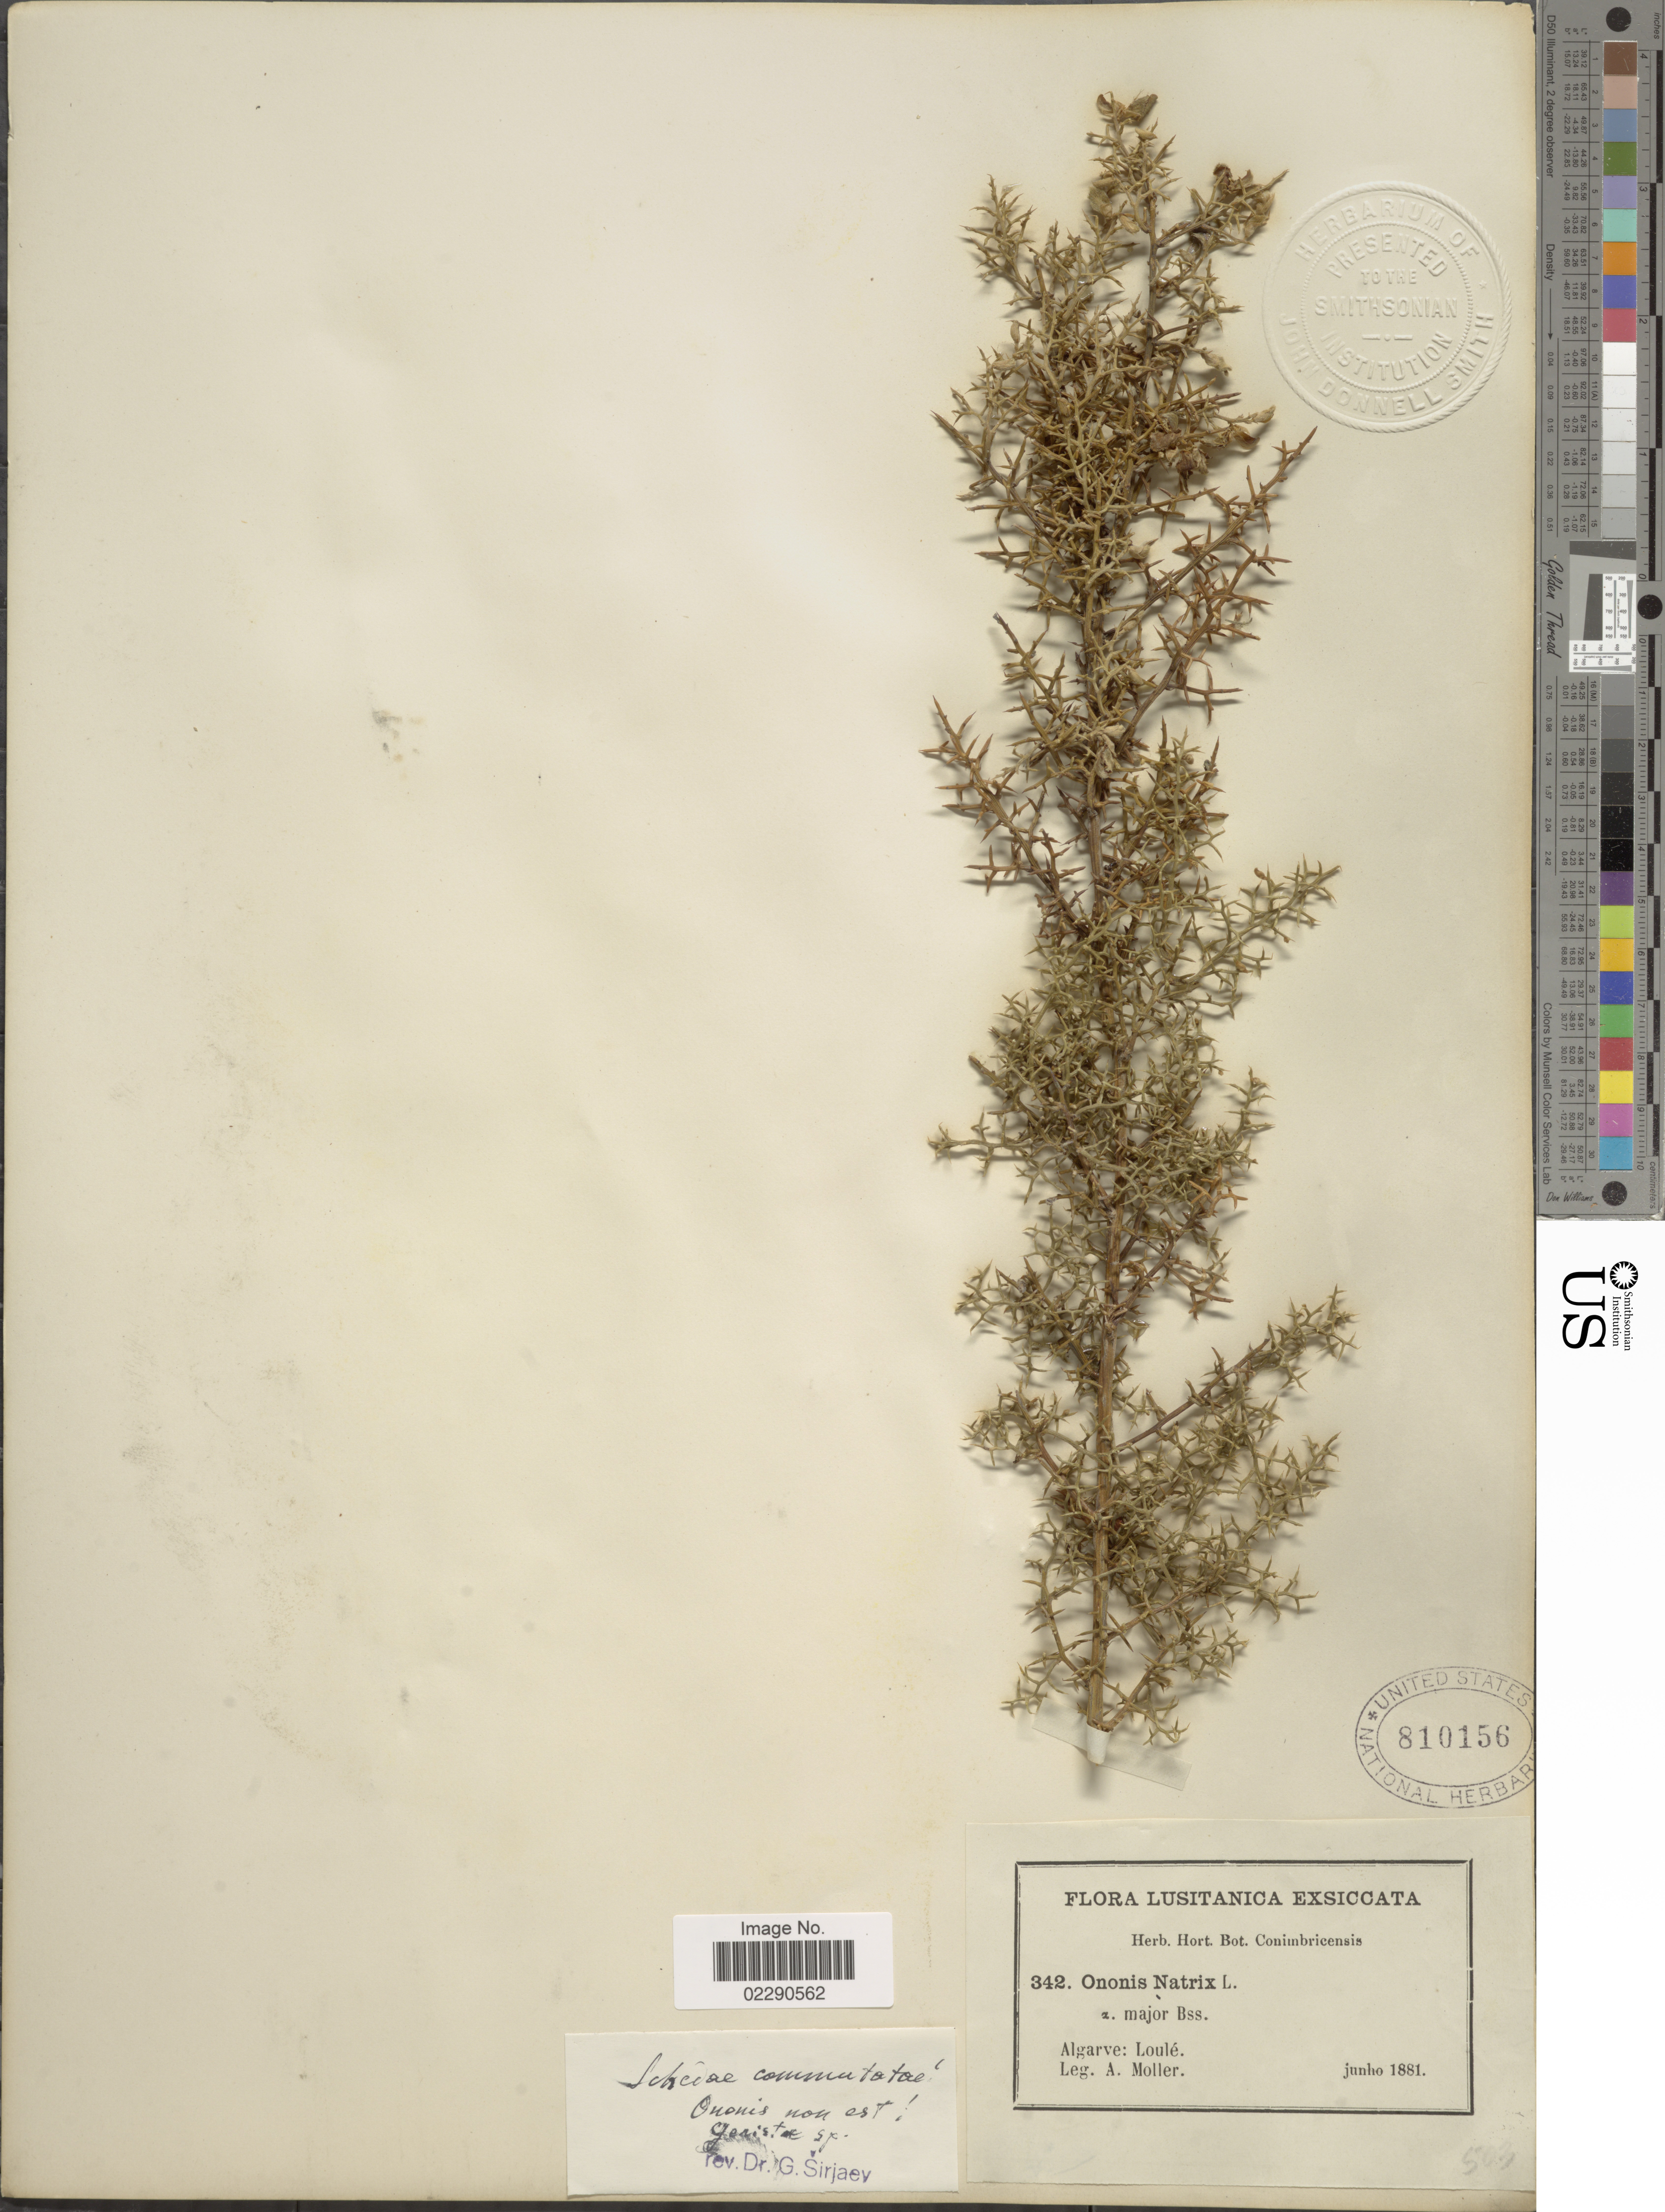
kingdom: Plantae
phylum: Tracheophyta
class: Magnoliopsida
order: Fabales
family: Fabaceae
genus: Genista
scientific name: Genista sp.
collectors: A. Moller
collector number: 342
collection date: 1881-06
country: Portugal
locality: Lusitanica, Algarve, Loule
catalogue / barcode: US 810156